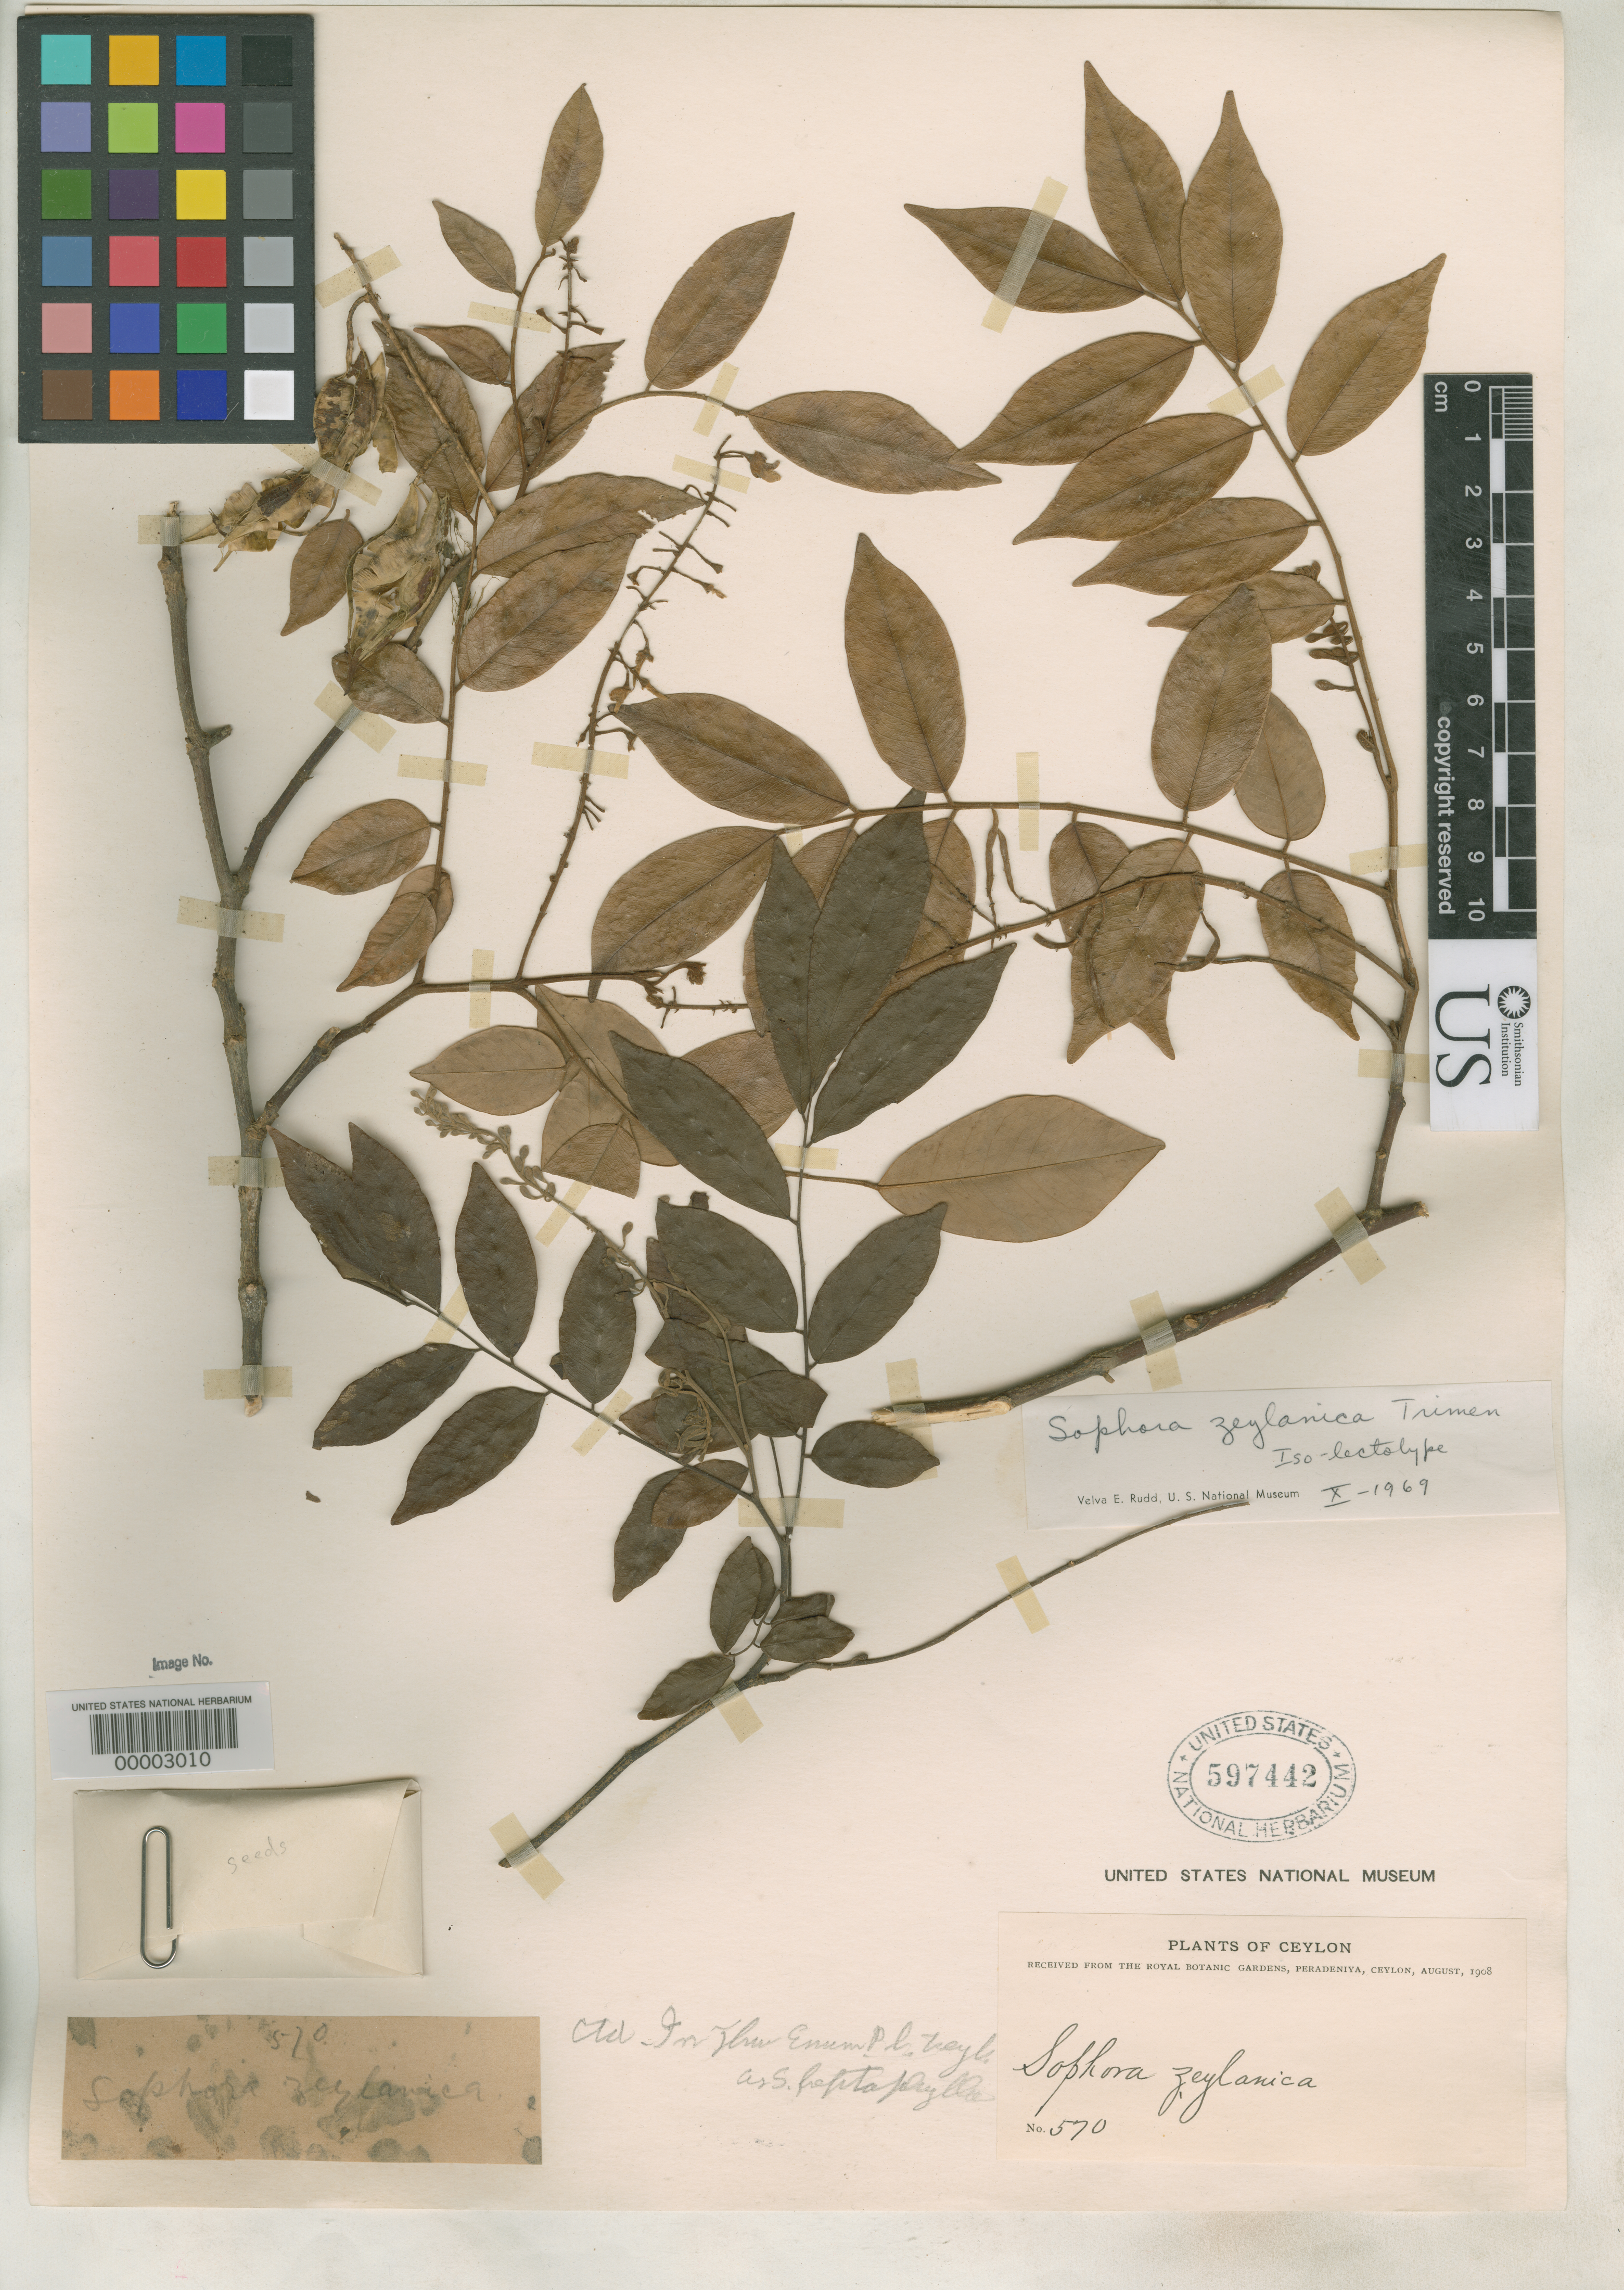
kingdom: Plantae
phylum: Tracheophyta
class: Magnoliopsida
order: Fabales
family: Fabaceae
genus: Sophora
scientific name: Sophora zeylanica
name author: Trimen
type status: Isolectotype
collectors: G. H. K. Thwaites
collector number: C.P. 570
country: Sri Lanka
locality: "Ceylon"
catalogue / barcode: US 597442